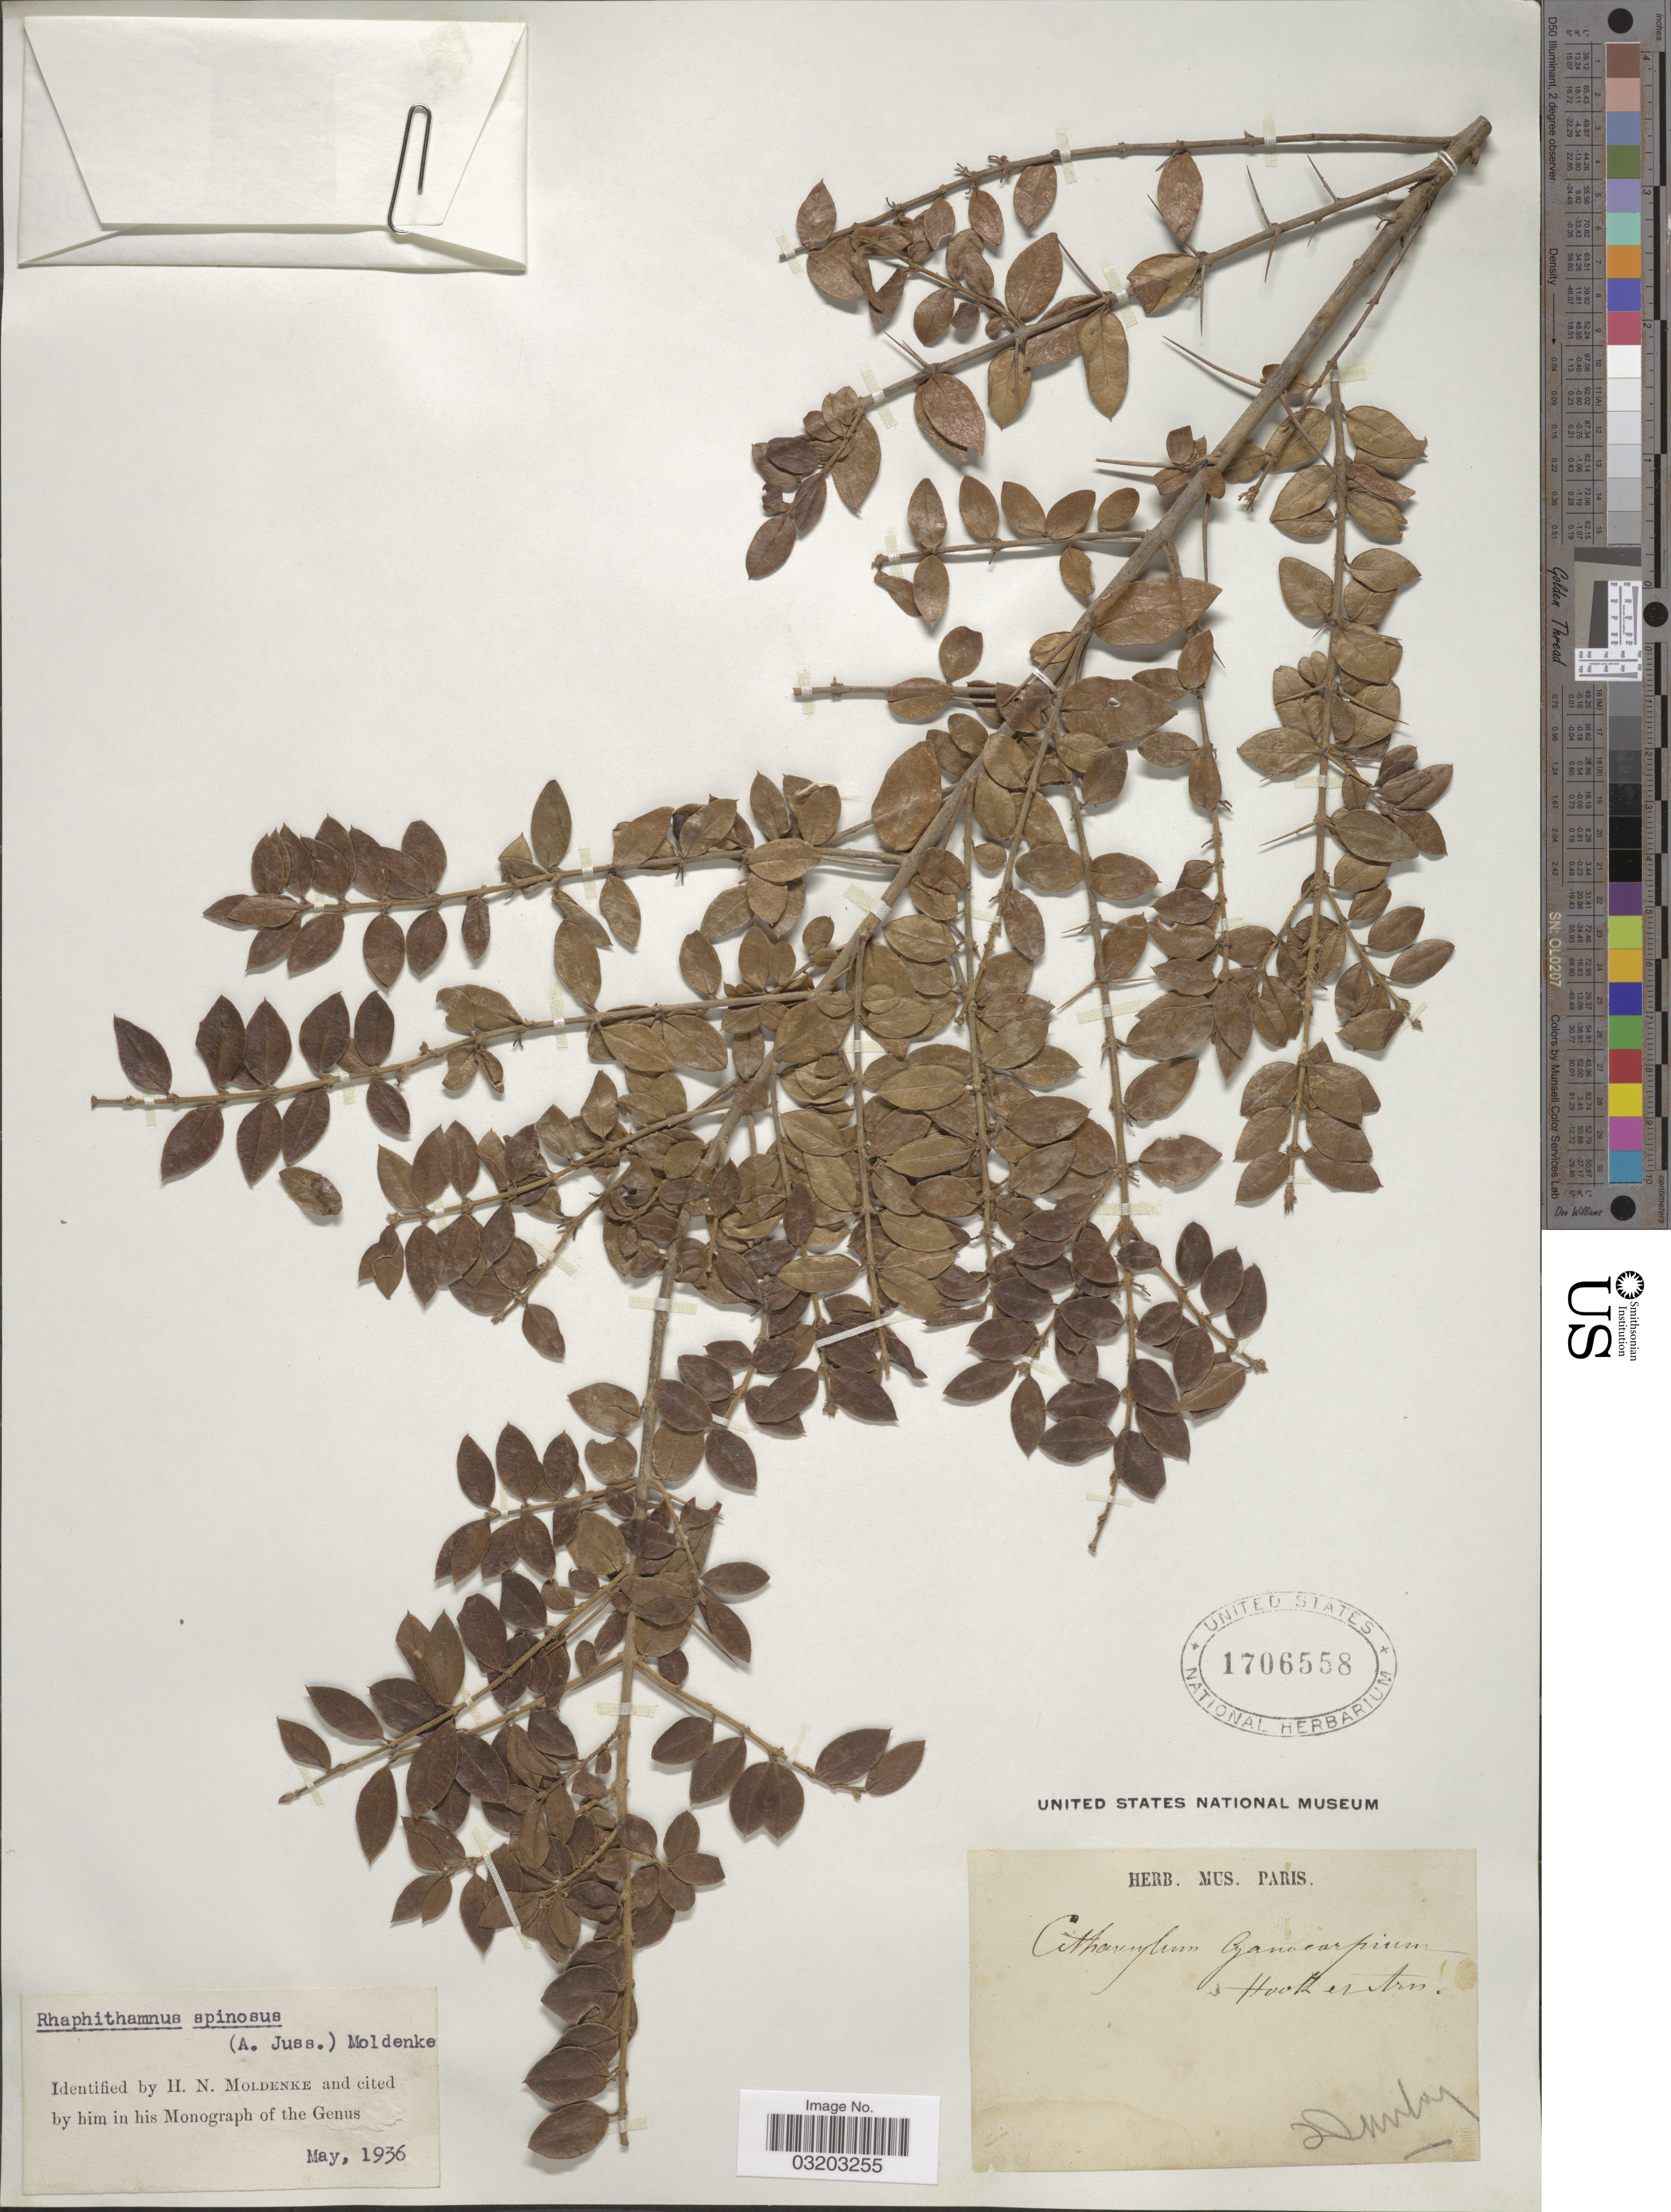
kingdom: Plantae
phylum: Tracheophyta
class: Magnoliopsida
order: Lamiales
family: Verbenaceae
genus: Rhaphithamnus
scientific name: Rhaphithamnus spinosus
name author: (Juss.) Moldenke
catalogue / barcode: US 1706558